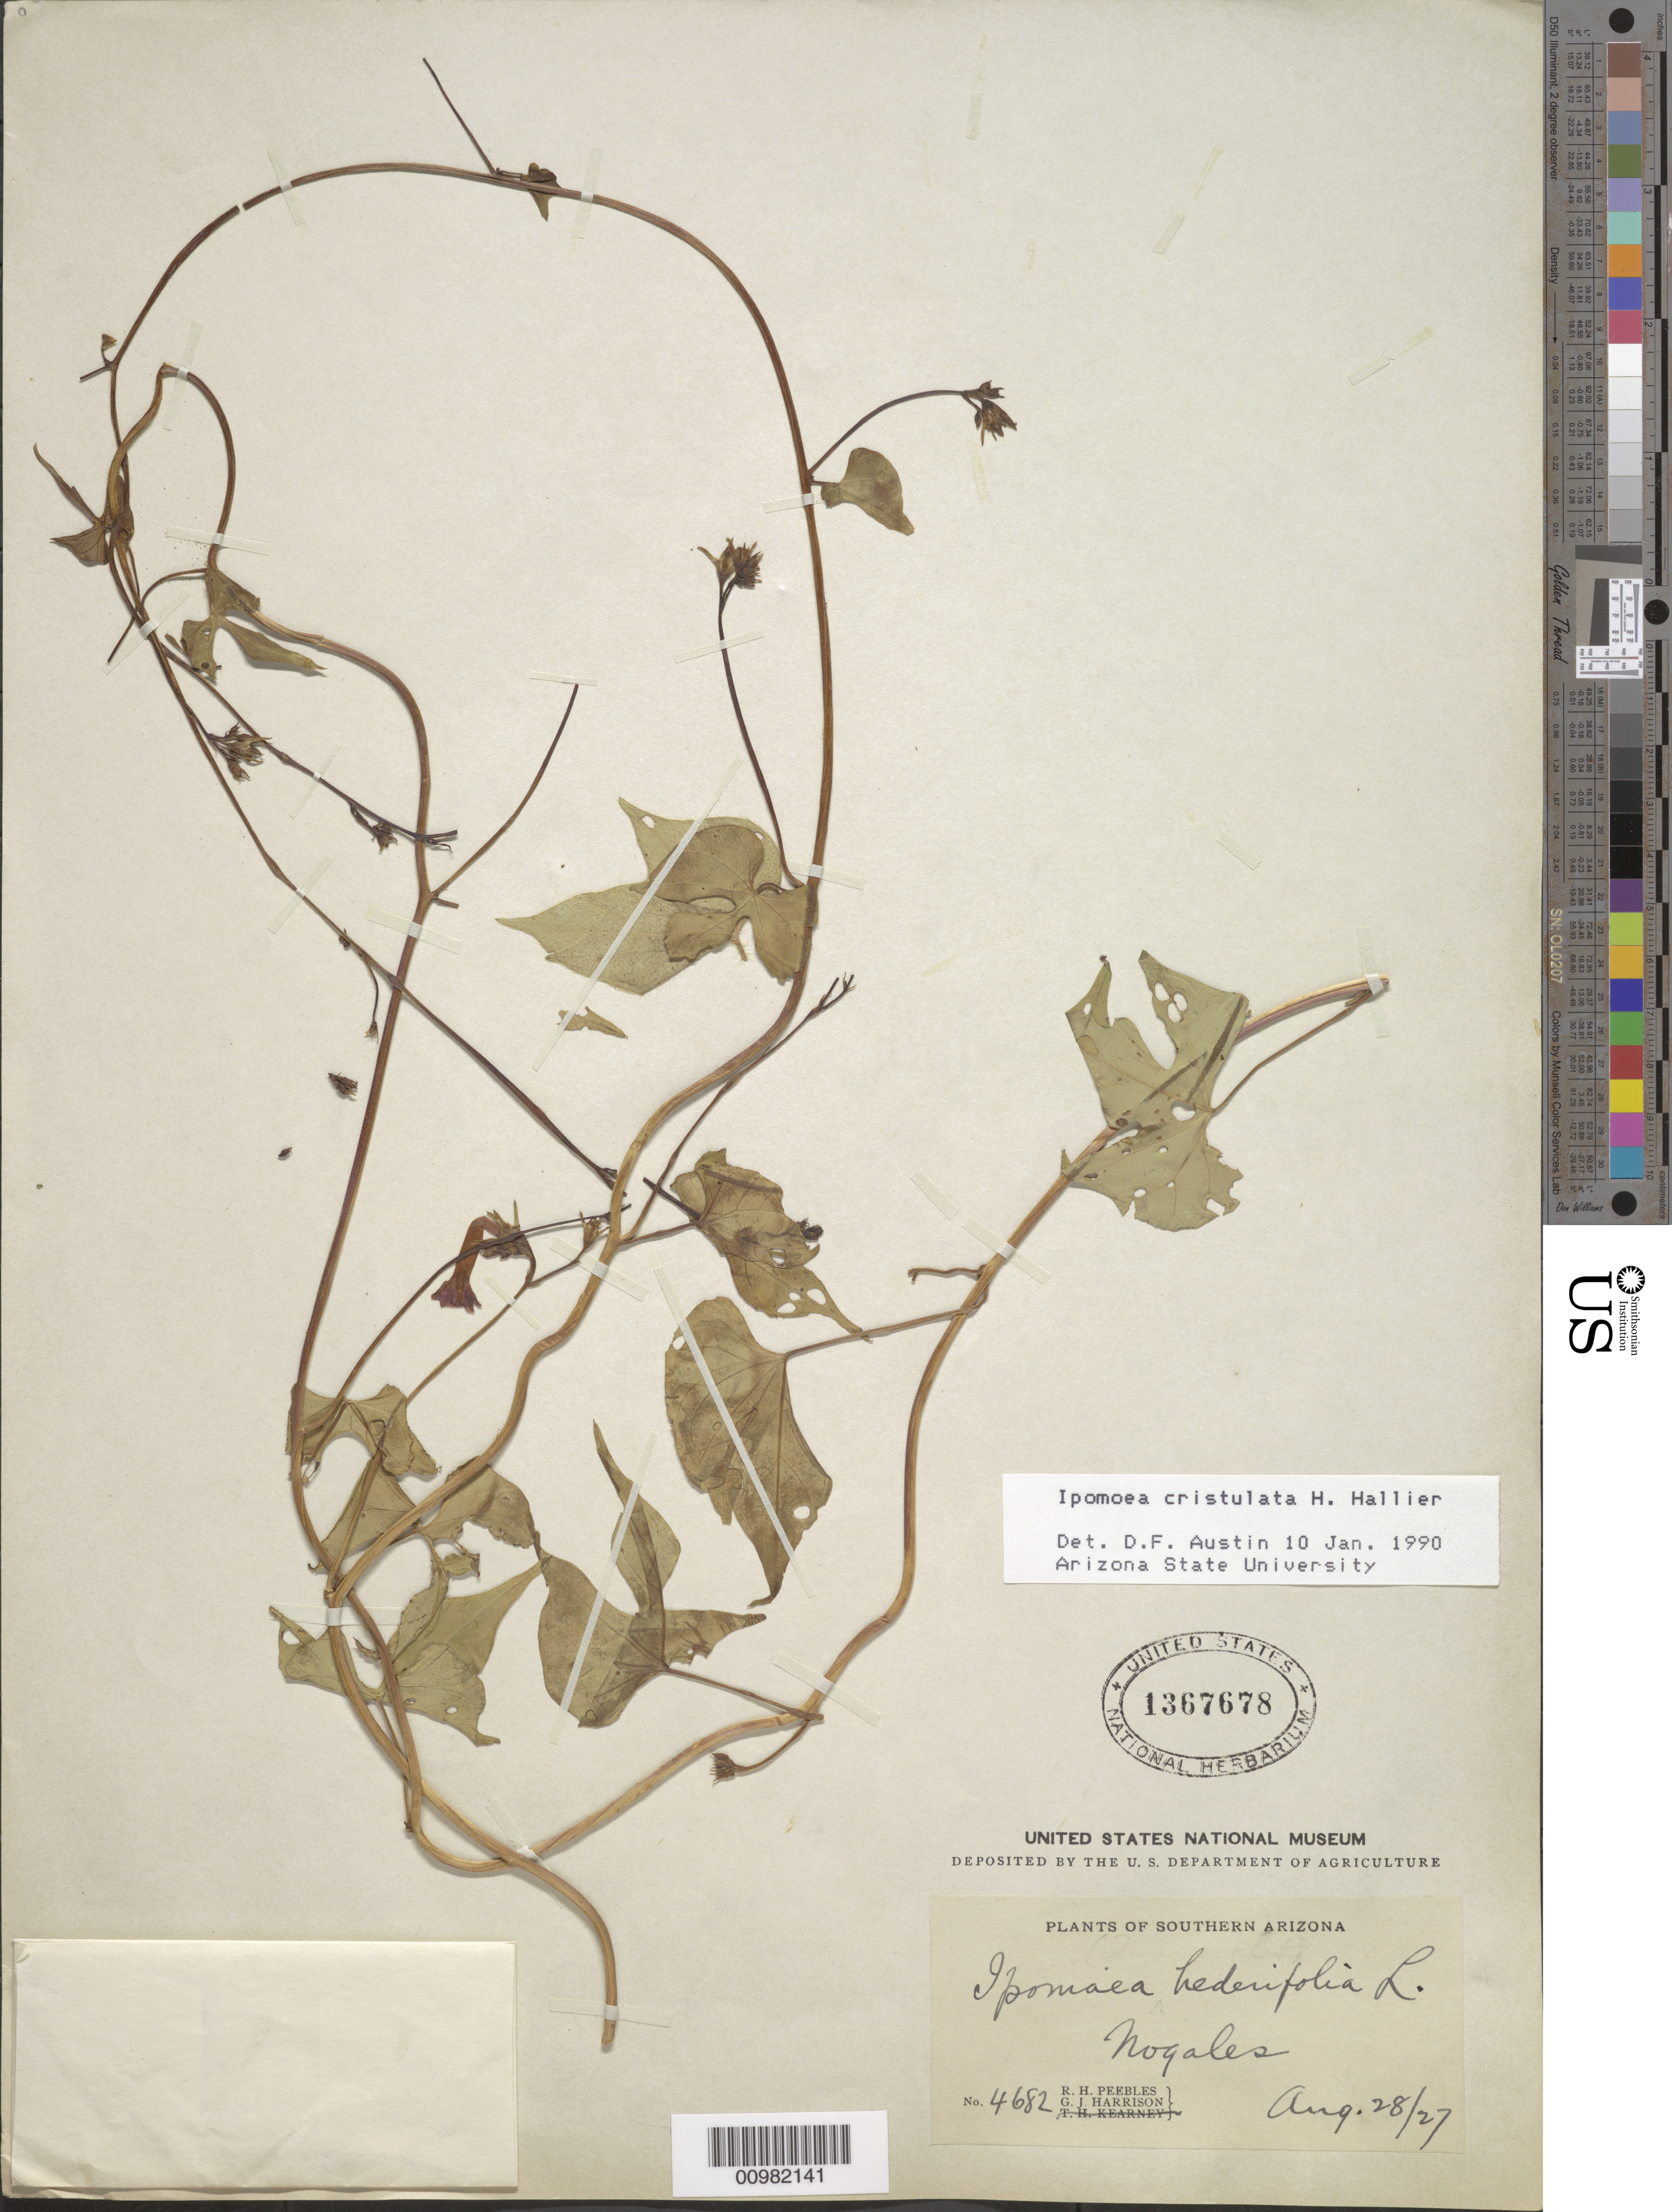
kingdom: Plantae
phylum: Tracheophyta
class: Magnoliopsida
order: Solanales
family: Convolvulaceae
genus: Ipomoea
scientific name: Ipomoea cristulata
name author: Hallier f.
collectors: R. H. Peebles & G. J. Harrison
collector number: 4682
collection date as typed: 28 Aug 1927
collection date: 1927-08-28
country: United States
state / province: Arizona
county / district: Santa Cruz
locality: Nogales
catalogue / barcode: US 1367678